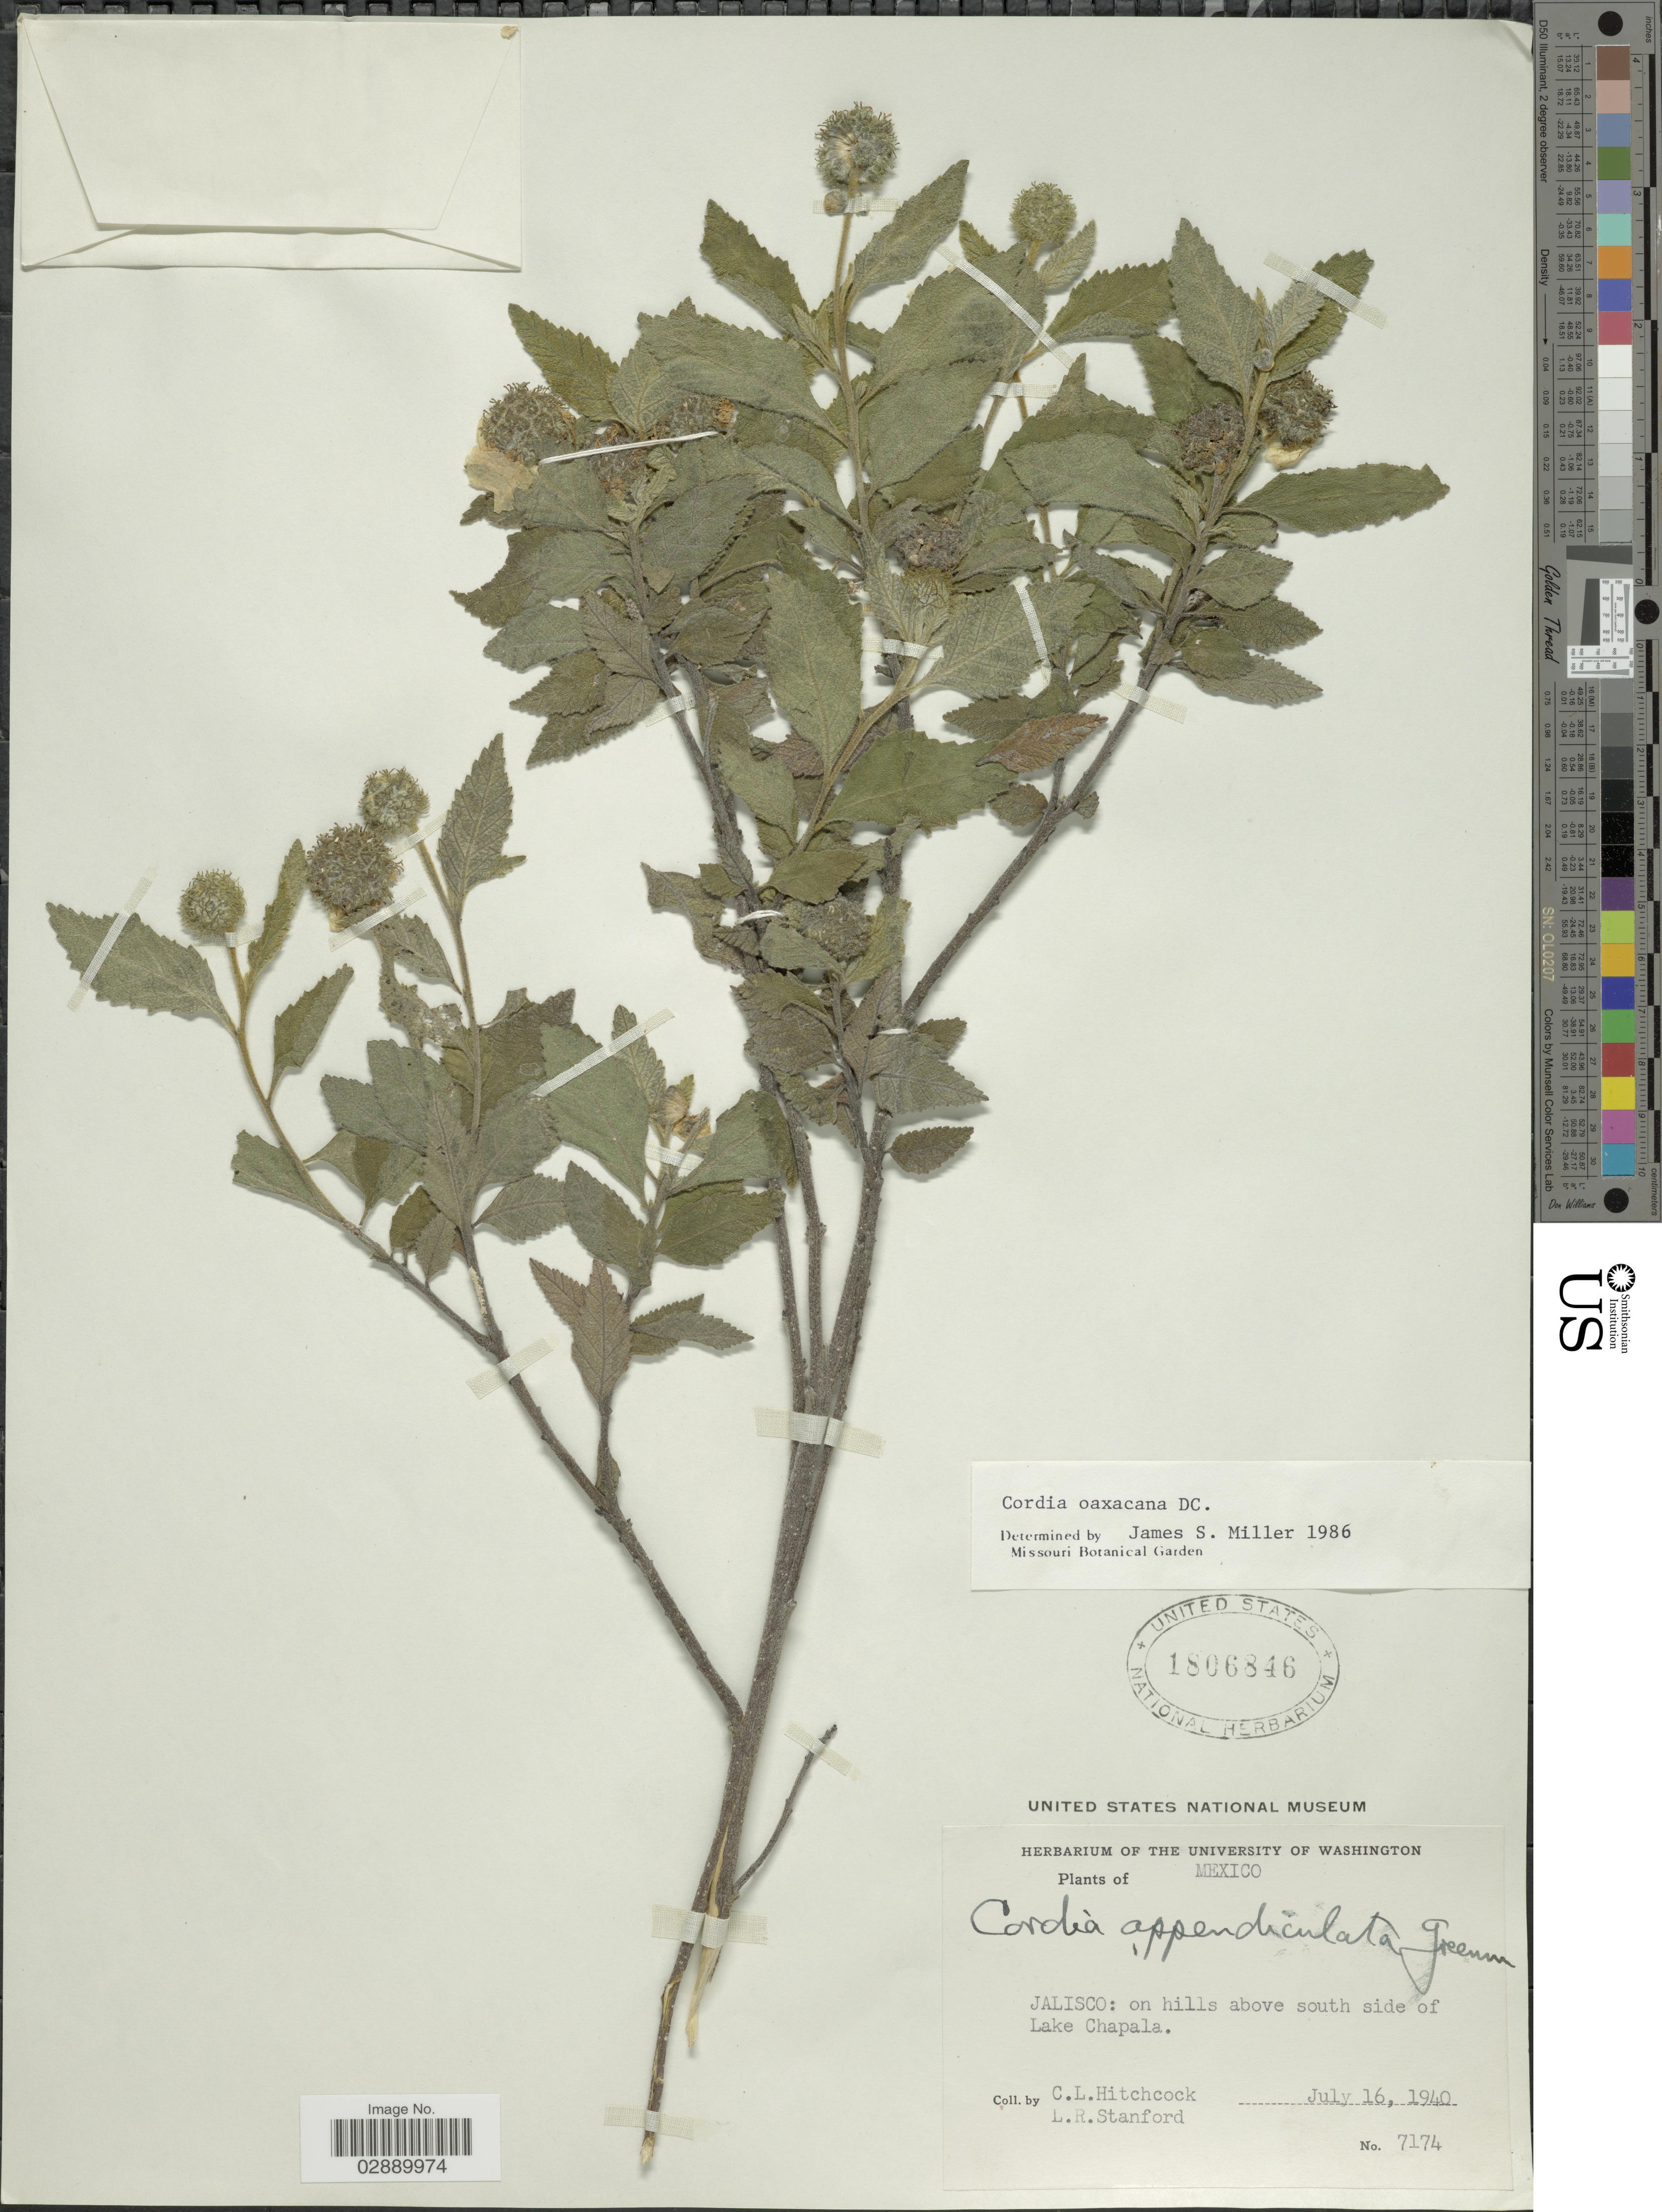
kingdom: Plantae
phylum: Tracheophyta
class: Magnoliopsida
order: Boraginales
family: Cordiaceae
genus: Cordia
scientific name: Cordia oaxacana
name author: A. DC.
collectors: C. L. Hitchcock & L. R. Stanford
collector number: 7174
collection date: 1940-07-16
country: Mexico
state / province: Jalisco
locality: On hills above south side of Lake Chapala.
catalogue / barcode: US 1806846